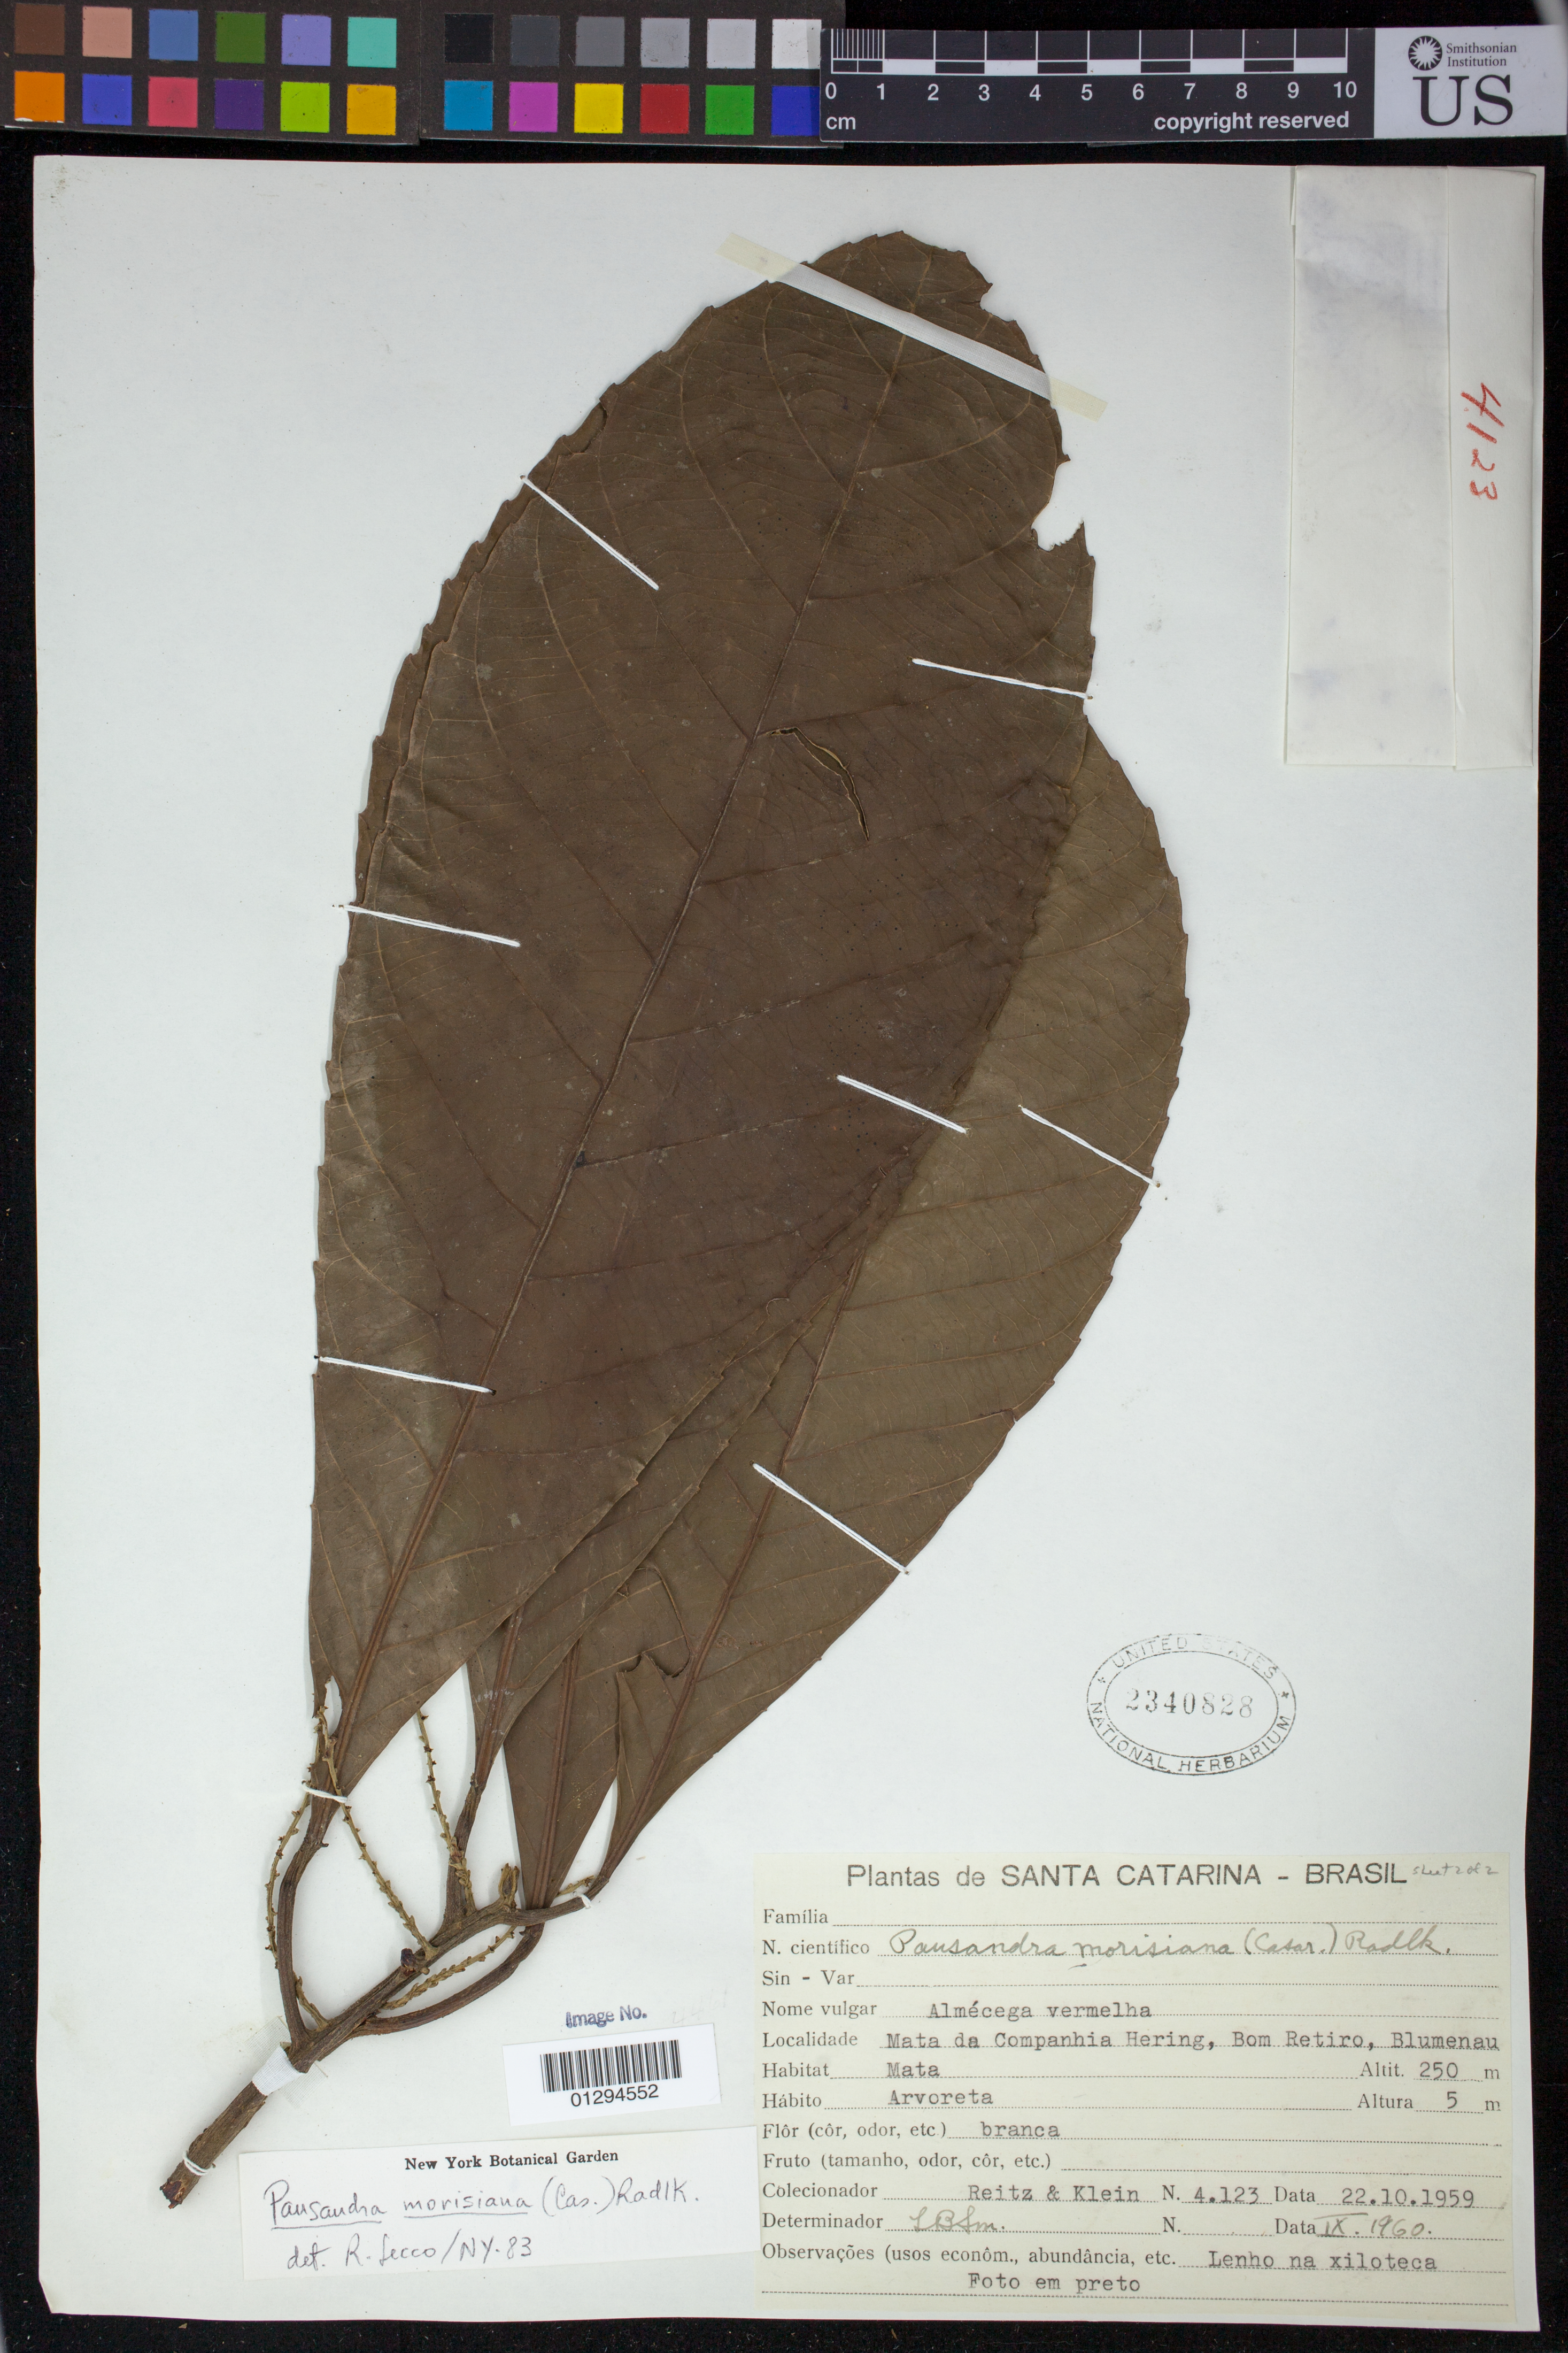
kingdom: Plantae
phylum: Tracheophyta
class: Magnoliopsida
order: Malpighiales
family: Euphorbiaceae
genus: Pausandra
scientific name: Pausandra morisiana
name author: (Casar.) Radlk.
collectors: R. Reitz & R. M. Klein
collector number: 4123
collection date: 1959-10-22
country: Brazil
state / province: Santa Catarina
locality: Mata da Companhia Hering, Bom Retiro, Blumenau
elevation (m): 250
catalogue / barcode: US 2340828